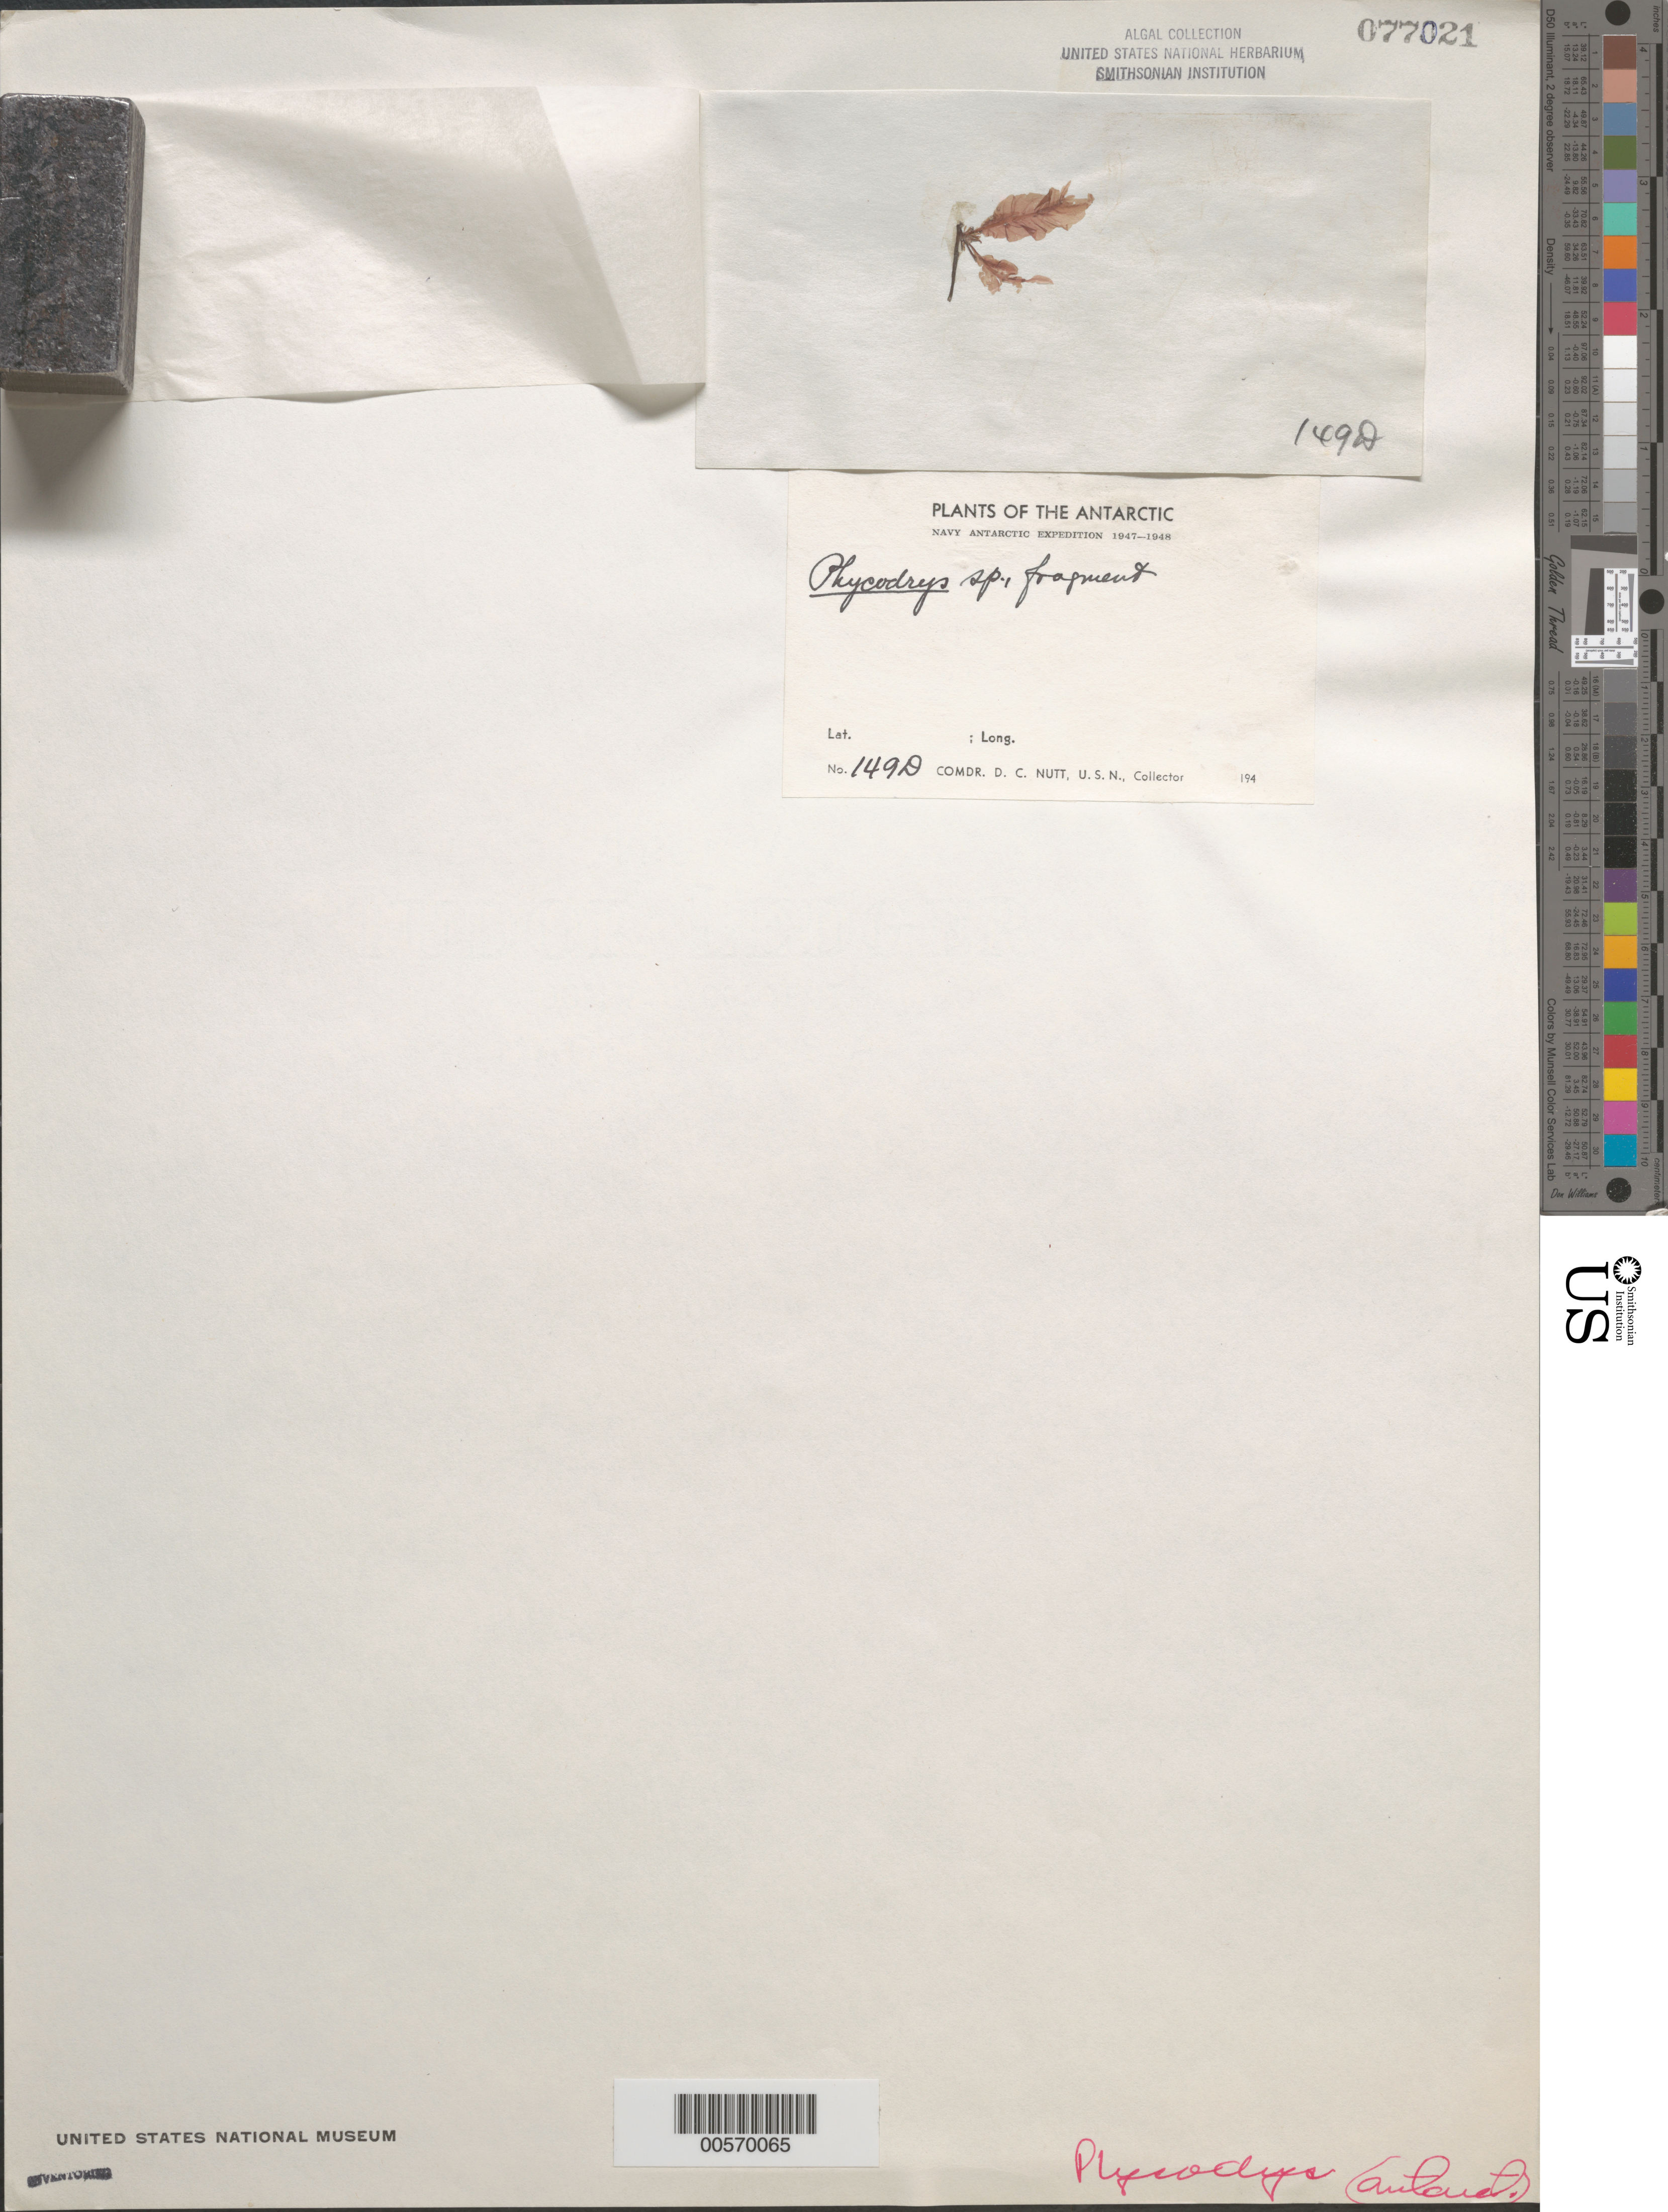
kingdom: Plantae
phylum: Rhodophyta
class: Florideophyceae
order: Ceramiales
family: Delesseriaceae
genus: Phycodrys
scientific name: Phycodrys sp.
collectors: D. Nutt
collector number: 149d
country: Antarctica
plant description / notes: US Navy Antarctic Expedition, 1947-1948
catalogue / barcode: US 77021